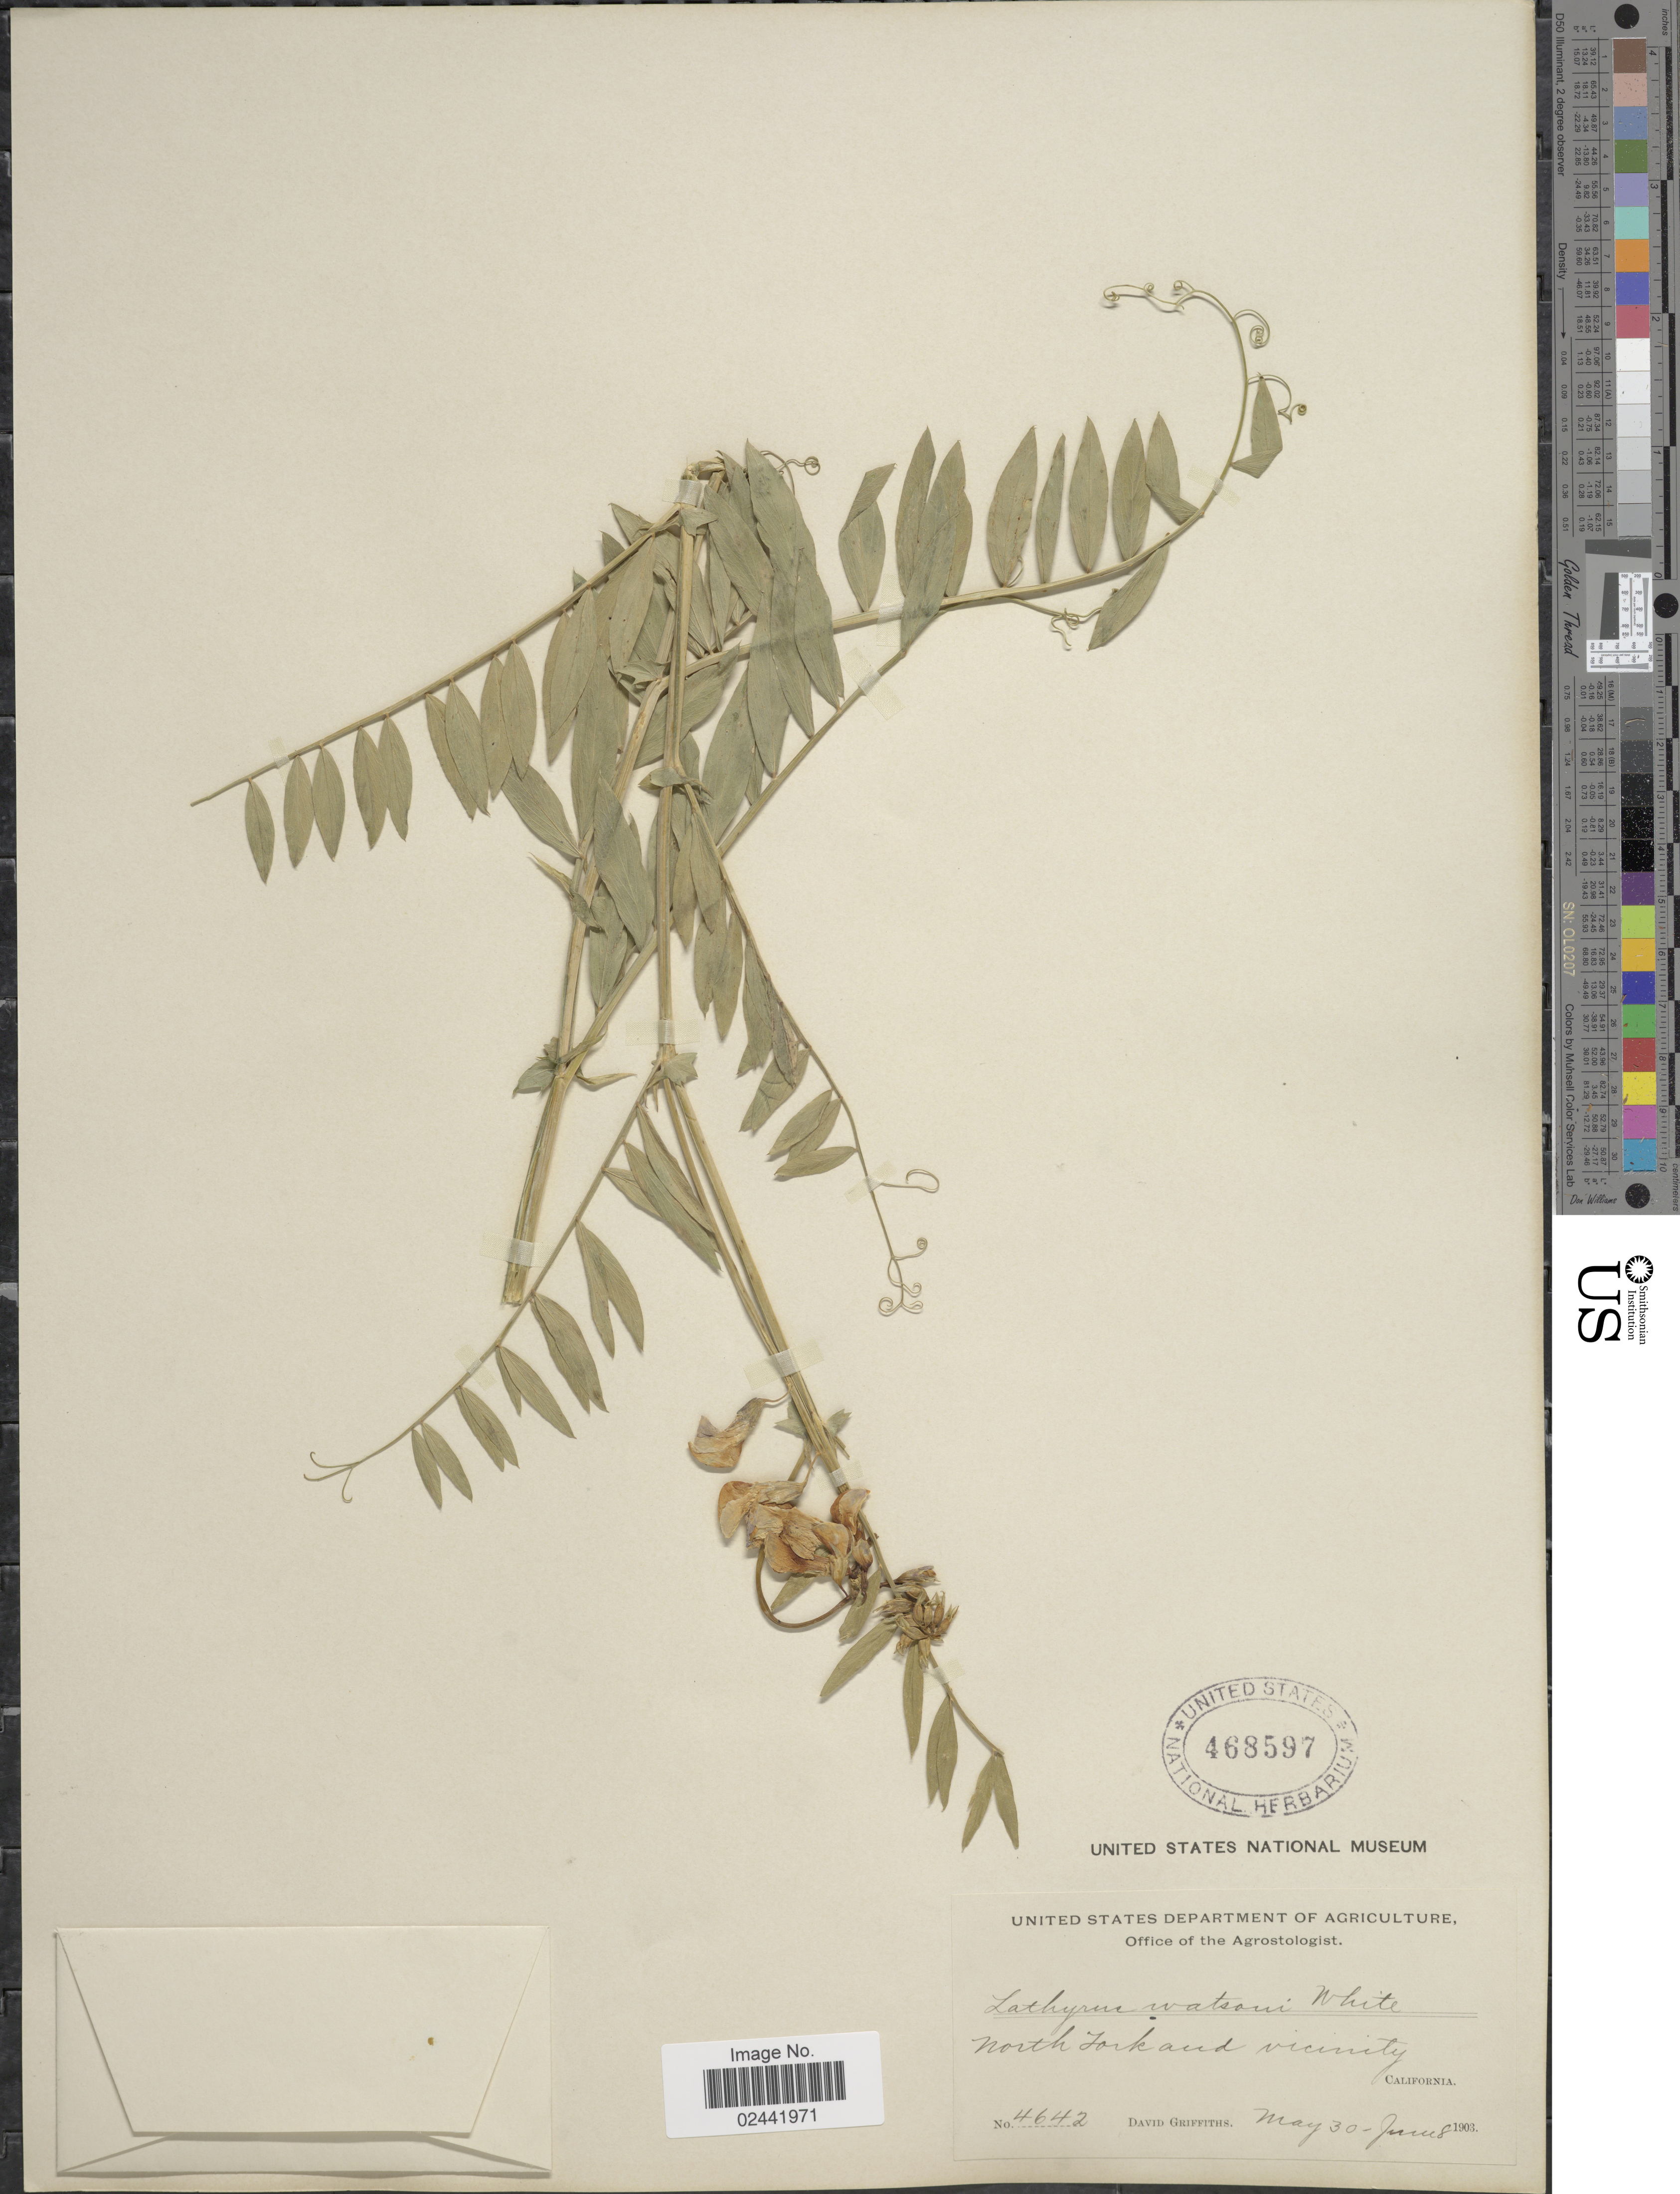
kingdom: Plantae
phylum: Tracheophyta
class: Magnoliopsida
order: Fabales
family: Fabaceae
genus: Lathyrus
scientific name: Lathyrus watsonii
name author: T.G. White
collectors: D. Griffiths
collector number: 4642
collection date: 1903-05-30/1903-06-08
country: United States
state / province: California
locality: North Fork and vicinity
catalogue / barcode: US 468597